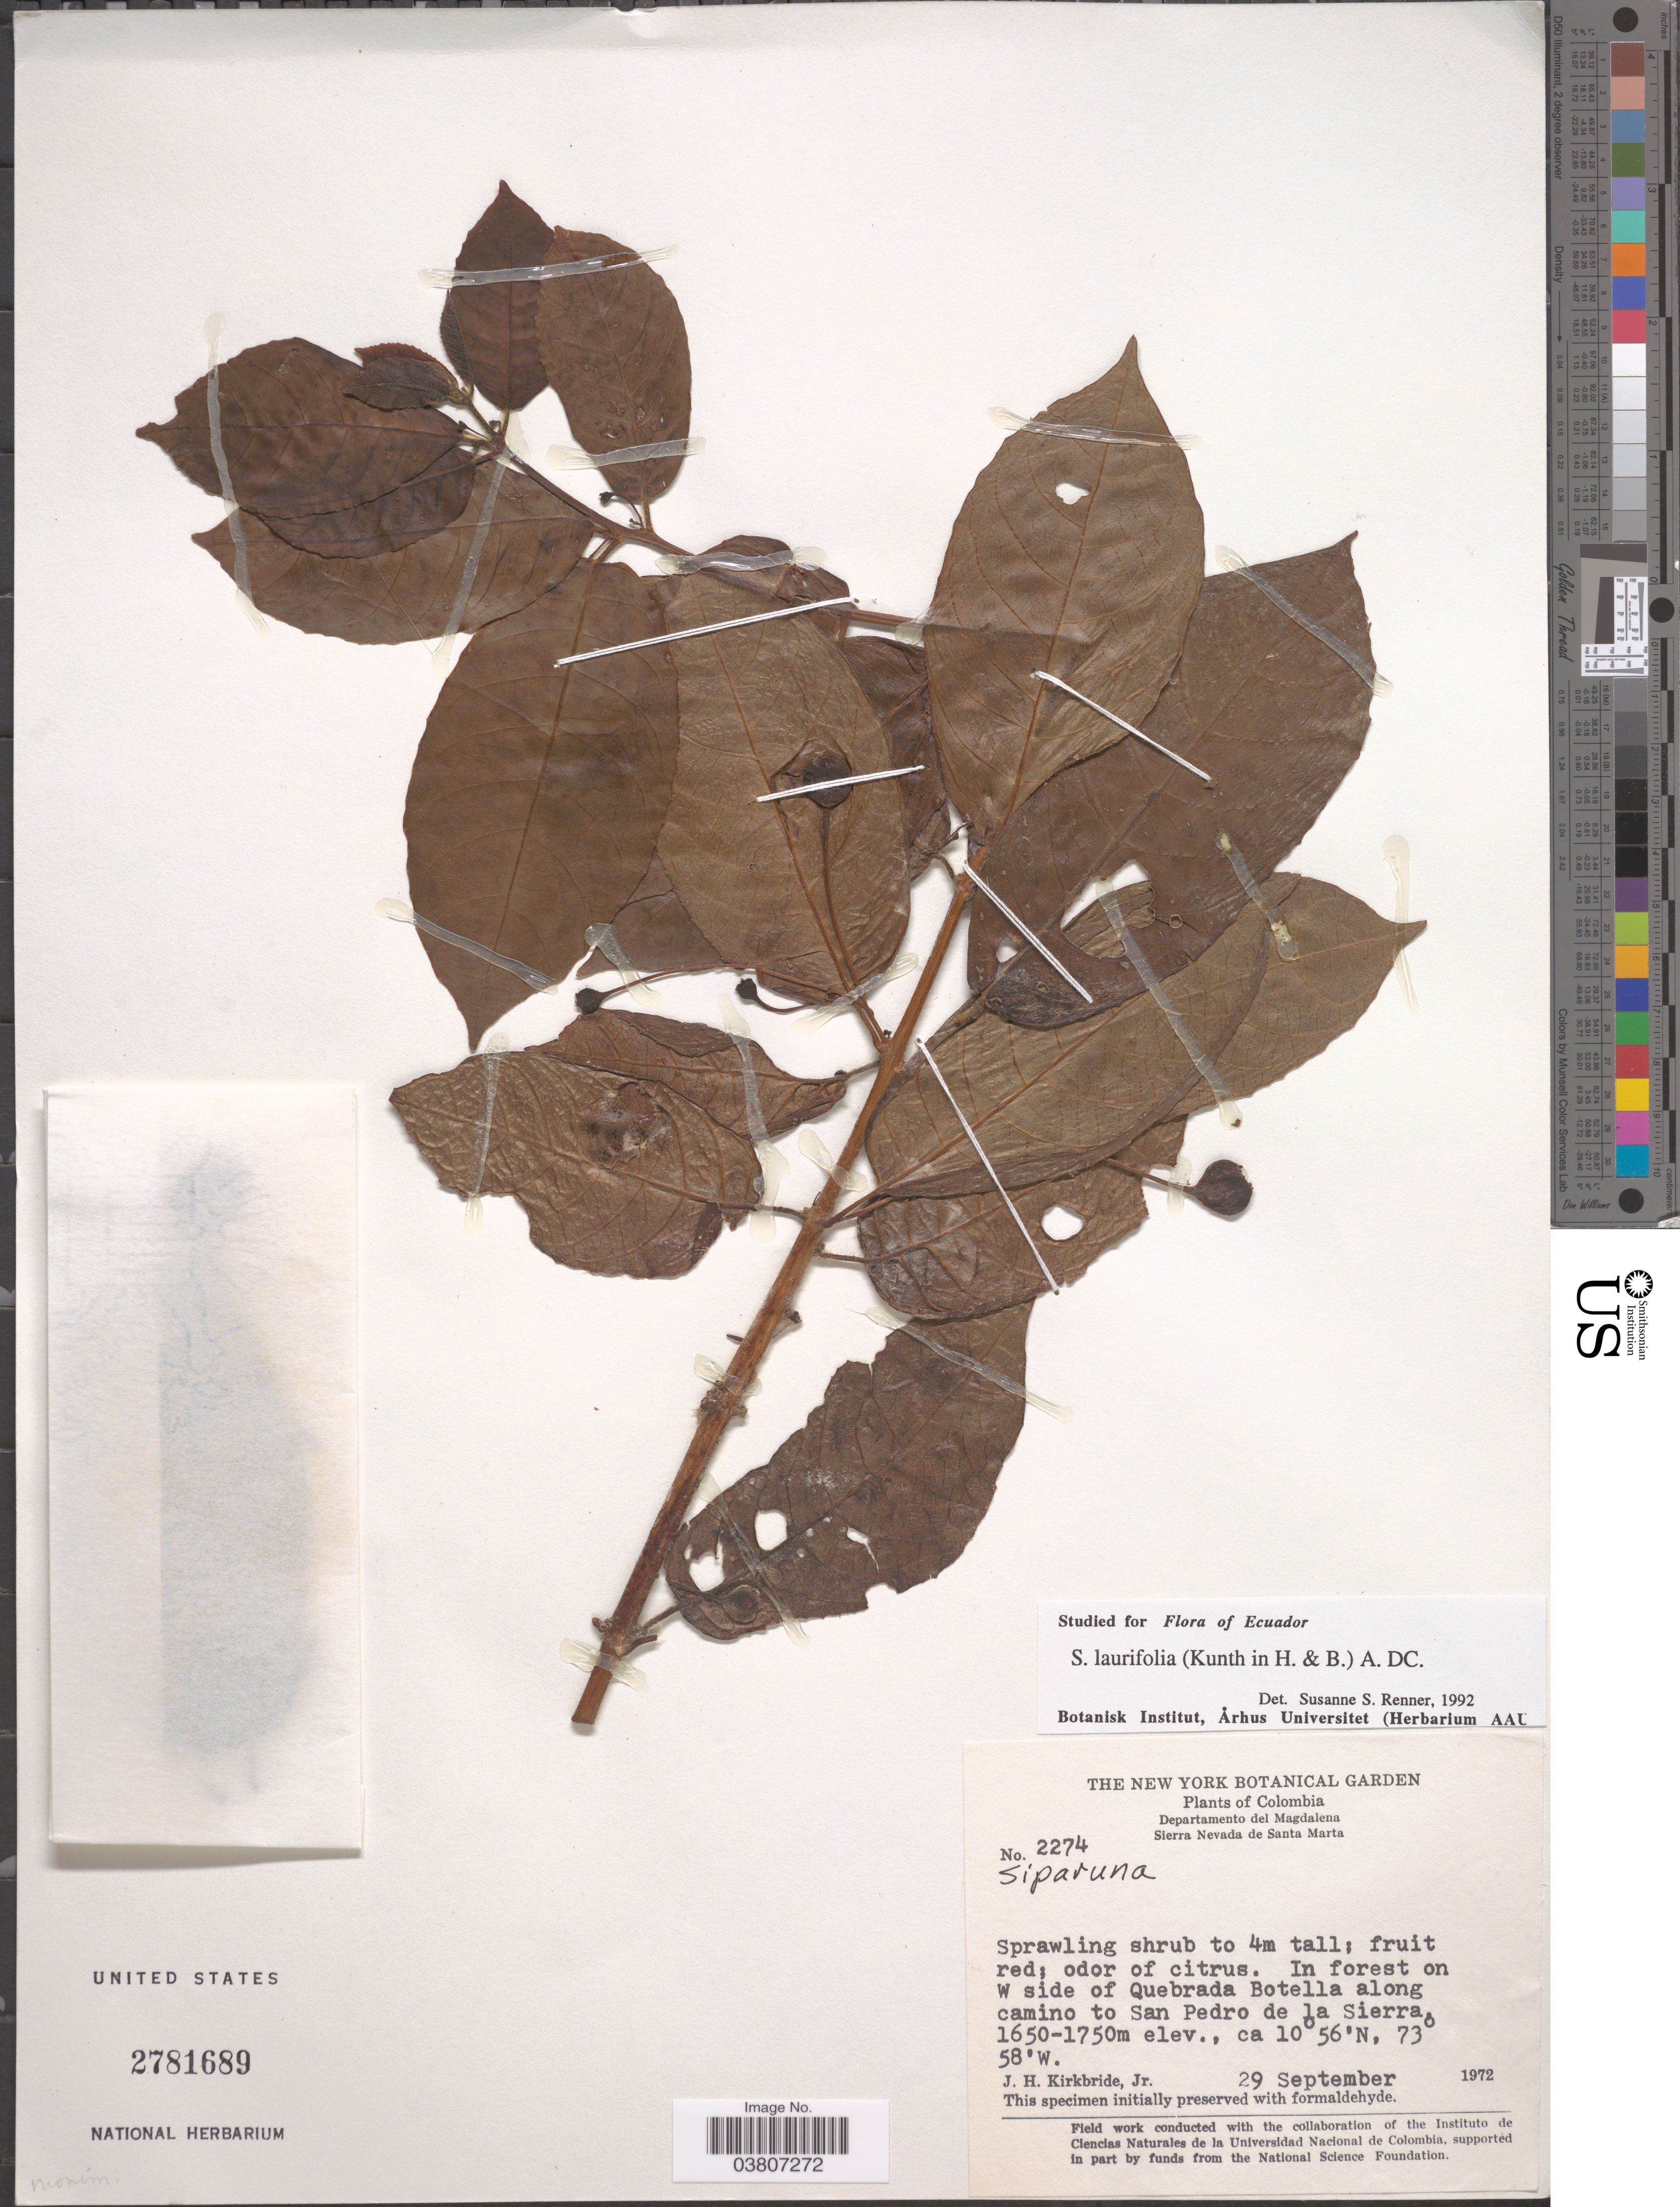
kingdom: Plantae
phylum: Tracheophyta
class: Magnoliopsida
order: Laurales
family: Siparunaceae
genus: Siparuna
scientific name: Siparuna laurifolia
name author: (Kunth) A. DC.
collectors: J. H. Kirkbride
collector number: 2274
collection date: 1972-09-29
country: Colombia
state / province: Magdalena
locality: Departamento de Magdalena. Sierra Nevada de Santa Marta. In forest on W side of Quebrada Botella along camino to San Pedro de la Sierra.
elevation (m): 1650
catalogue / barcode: US 2781689